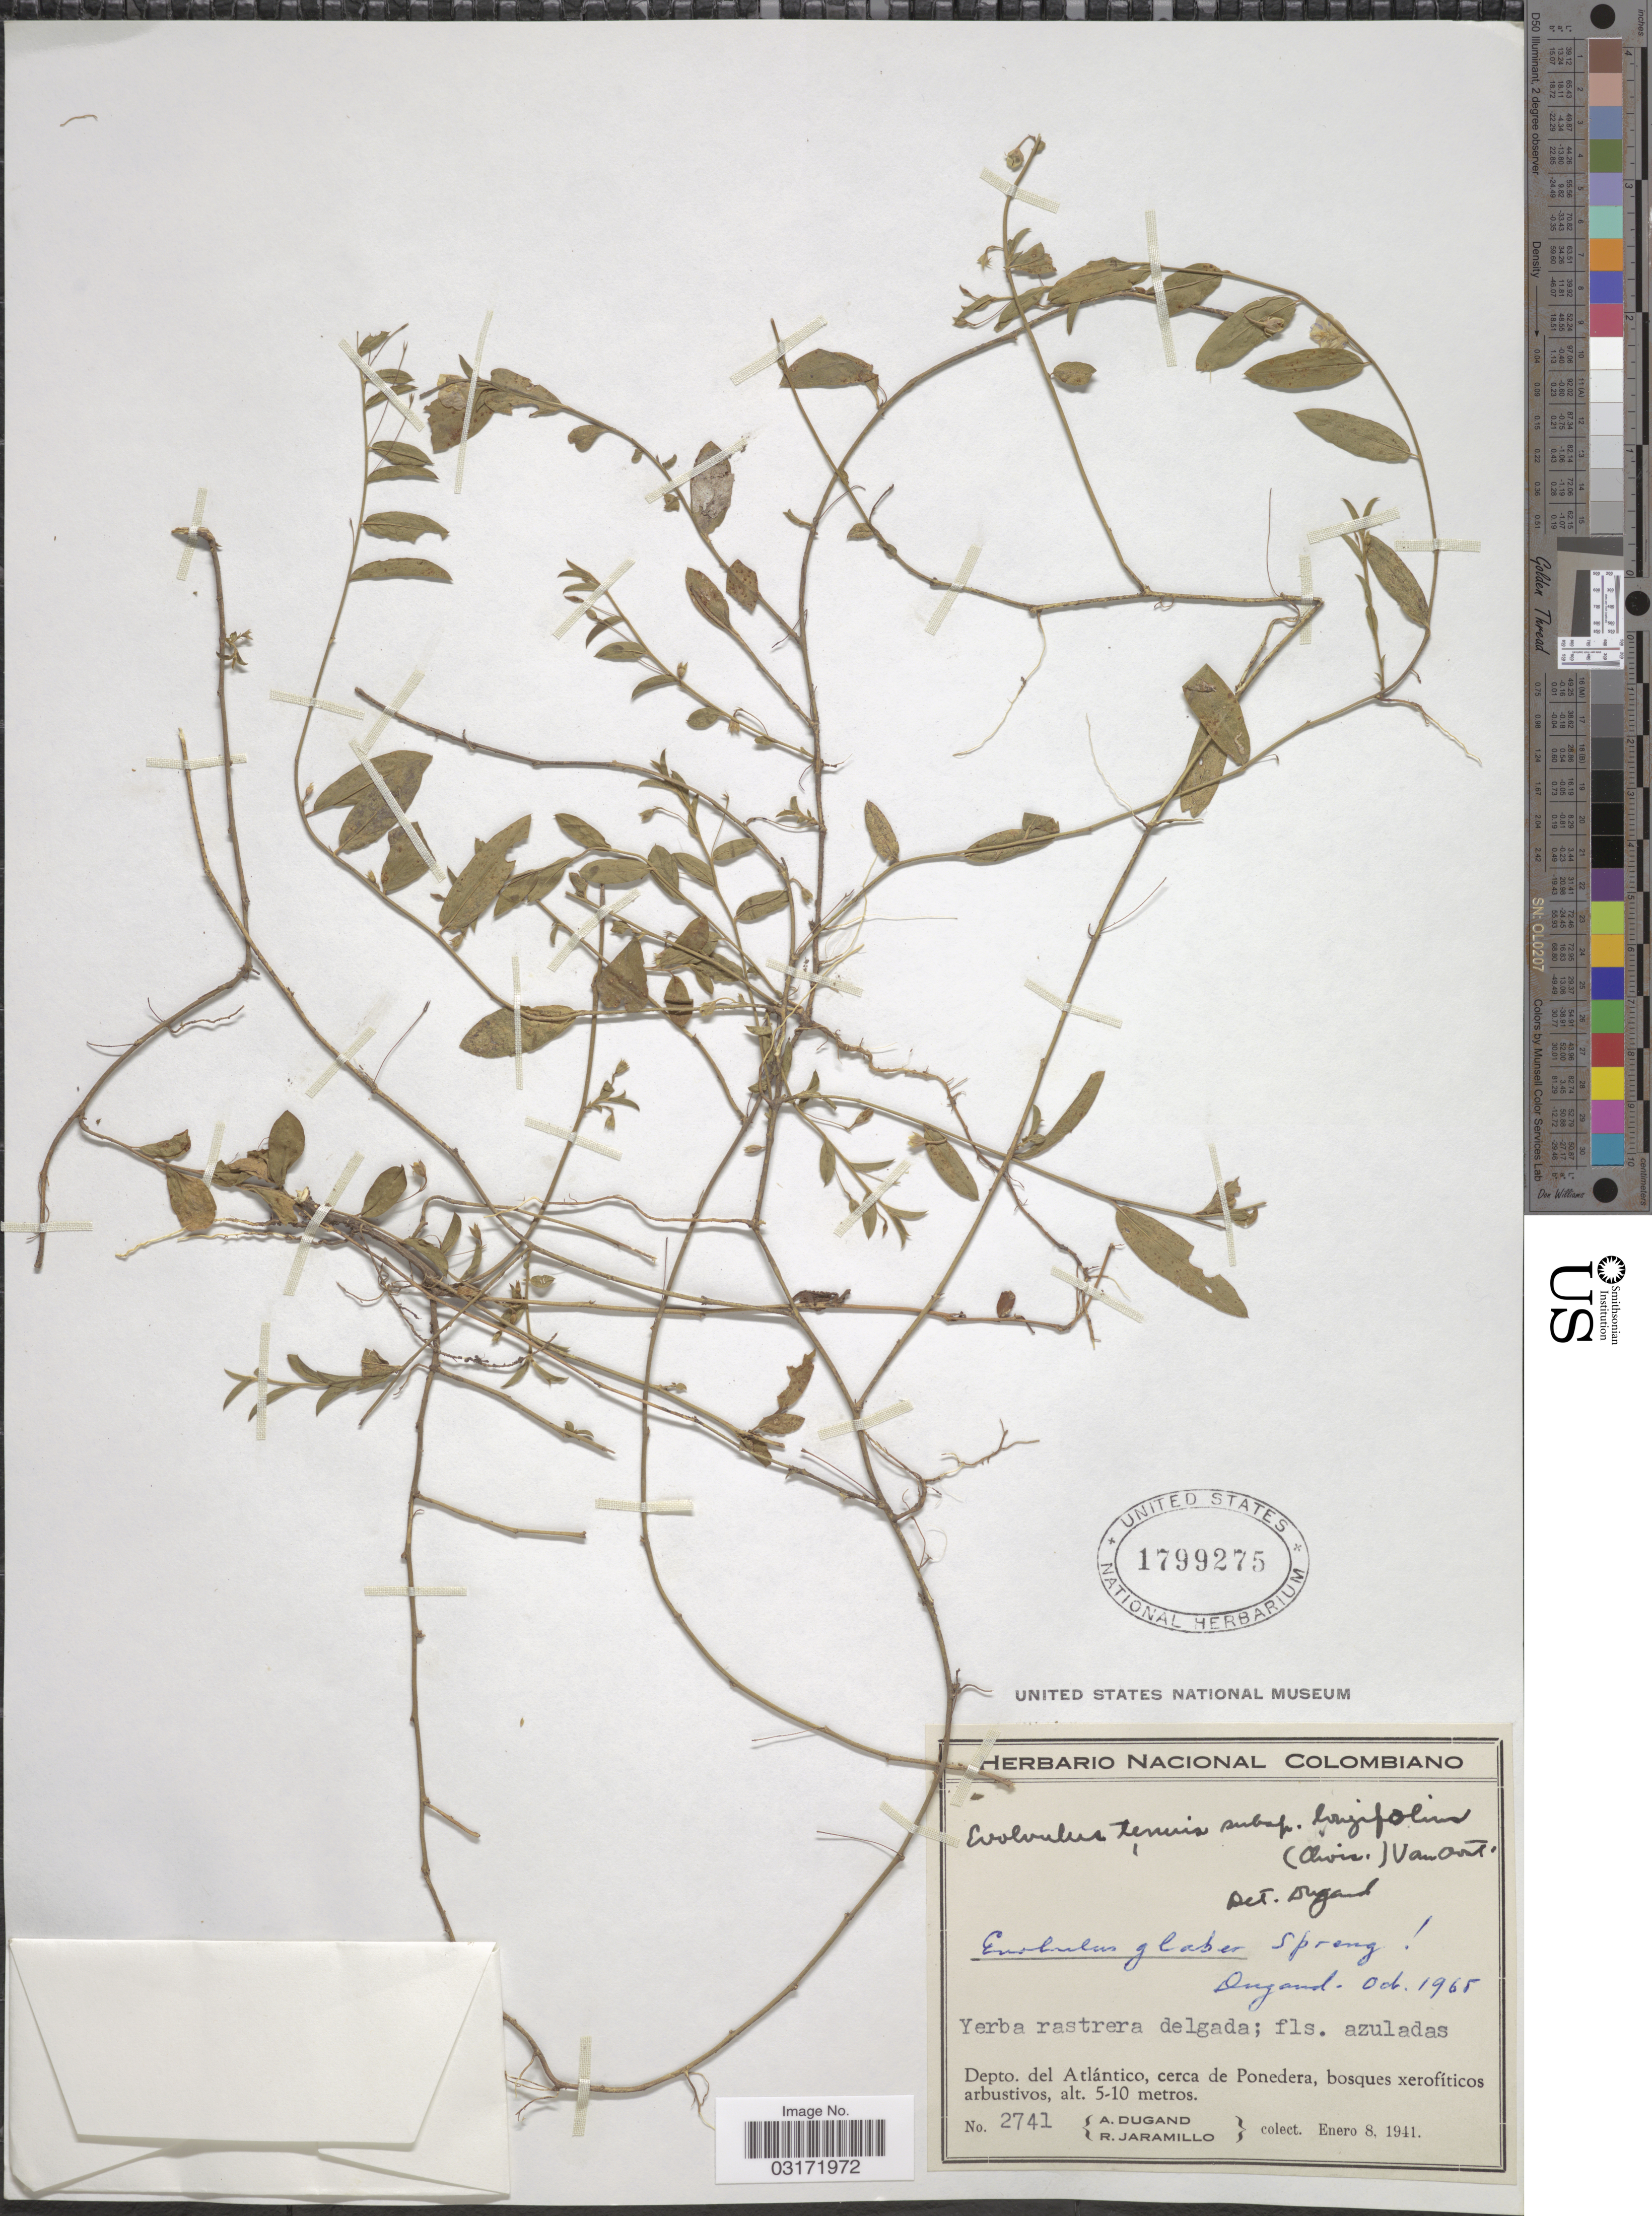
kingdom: Plantae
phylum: Tracheophyta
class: Magnoliopsida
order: Solanales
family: Convolvulaceae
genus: Evolvulus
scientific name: Evolvulus glaber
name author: Spreng.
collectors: A. Dugand & R. Jaramillo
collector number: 2741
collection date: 1941-01-08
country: Colombia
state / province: Atlántico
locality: Depto. del Atlántico, cerca de Ponedera.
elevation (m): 5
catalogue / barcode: US 1799275